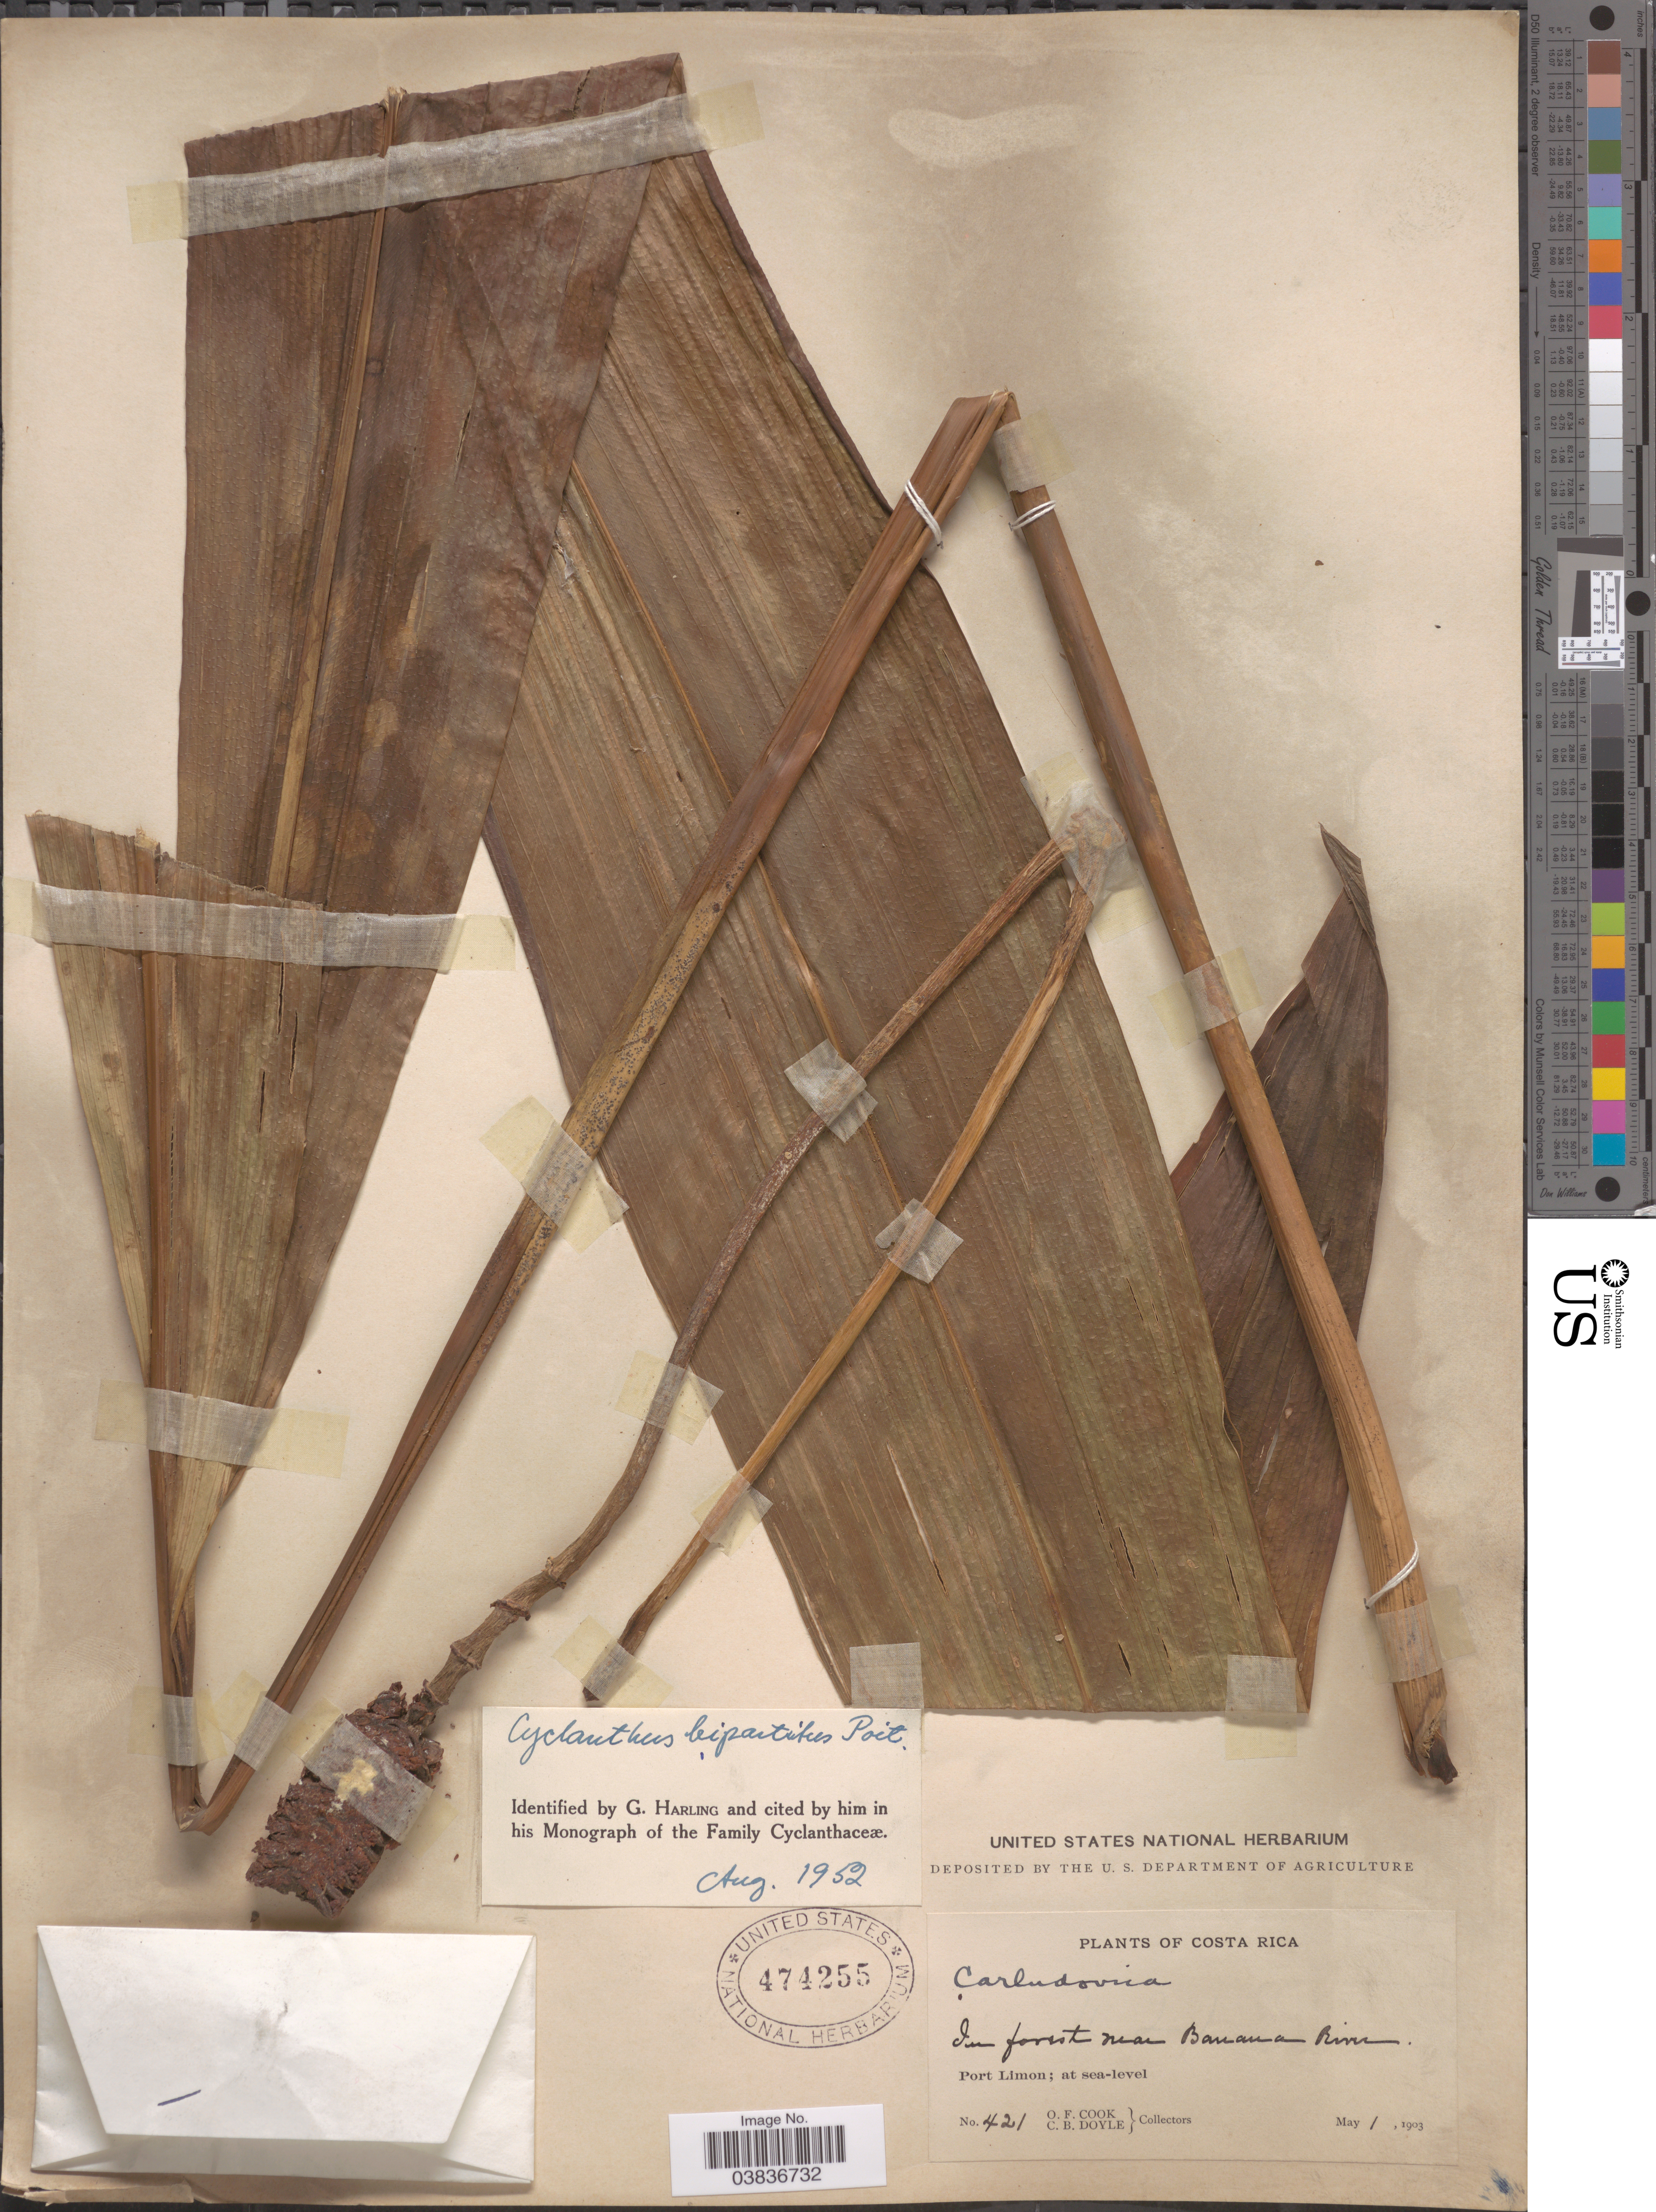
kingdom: Plantae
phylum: Tracheophyta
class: Liliopsida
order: Pandanales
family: Cyclanthaceae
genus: Cyclanthus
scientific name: Cyclanthus bipartitus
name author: Poit. ex A. Rich.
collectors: O. F. Cook & C. Doyle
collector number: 421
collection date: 1903-05-01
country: Costa Rica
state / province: Limón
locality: Near Banana River. Port Limon.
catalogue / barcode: US 474255